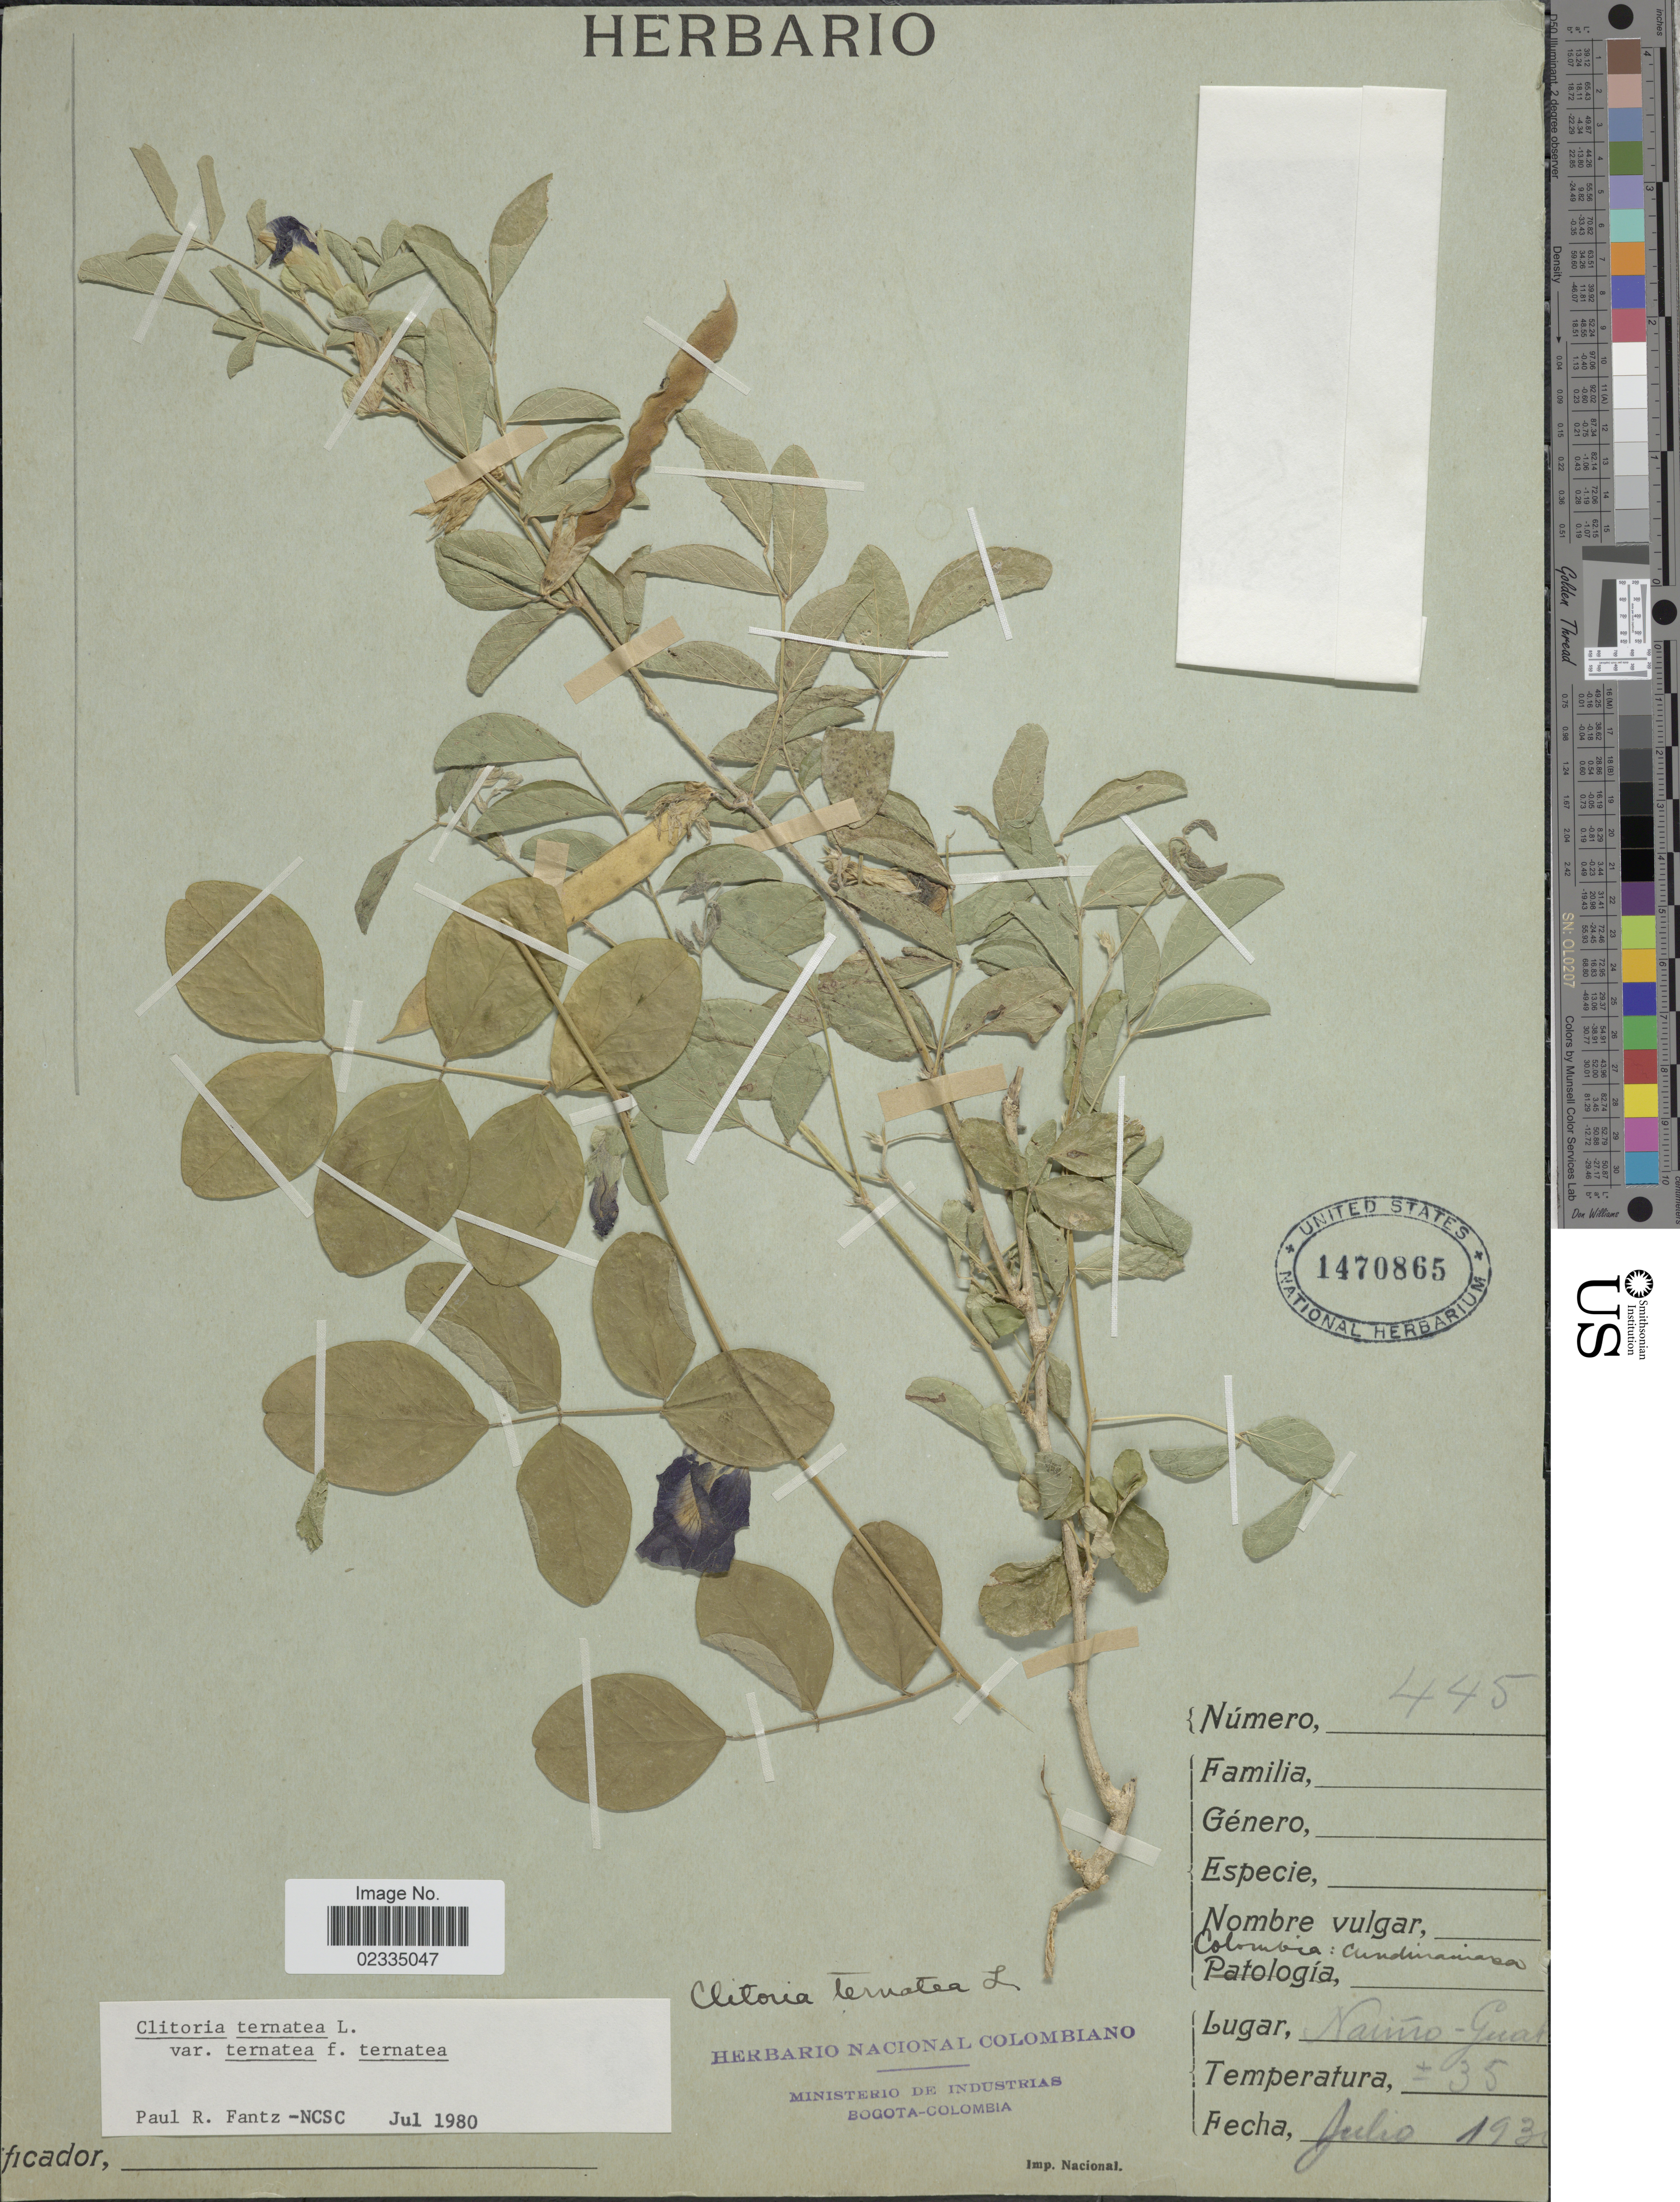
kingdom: Plantae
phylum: Tracheophyta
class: Magnoliopsida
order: Fabales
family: Fabaceae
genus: Clitoria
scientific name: Clitoria ternatea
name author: L.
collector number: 445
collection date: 1930-07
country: Colombia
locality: Narino, Cundinamarca. Guat. [interpreted]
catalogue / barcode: US 1470865